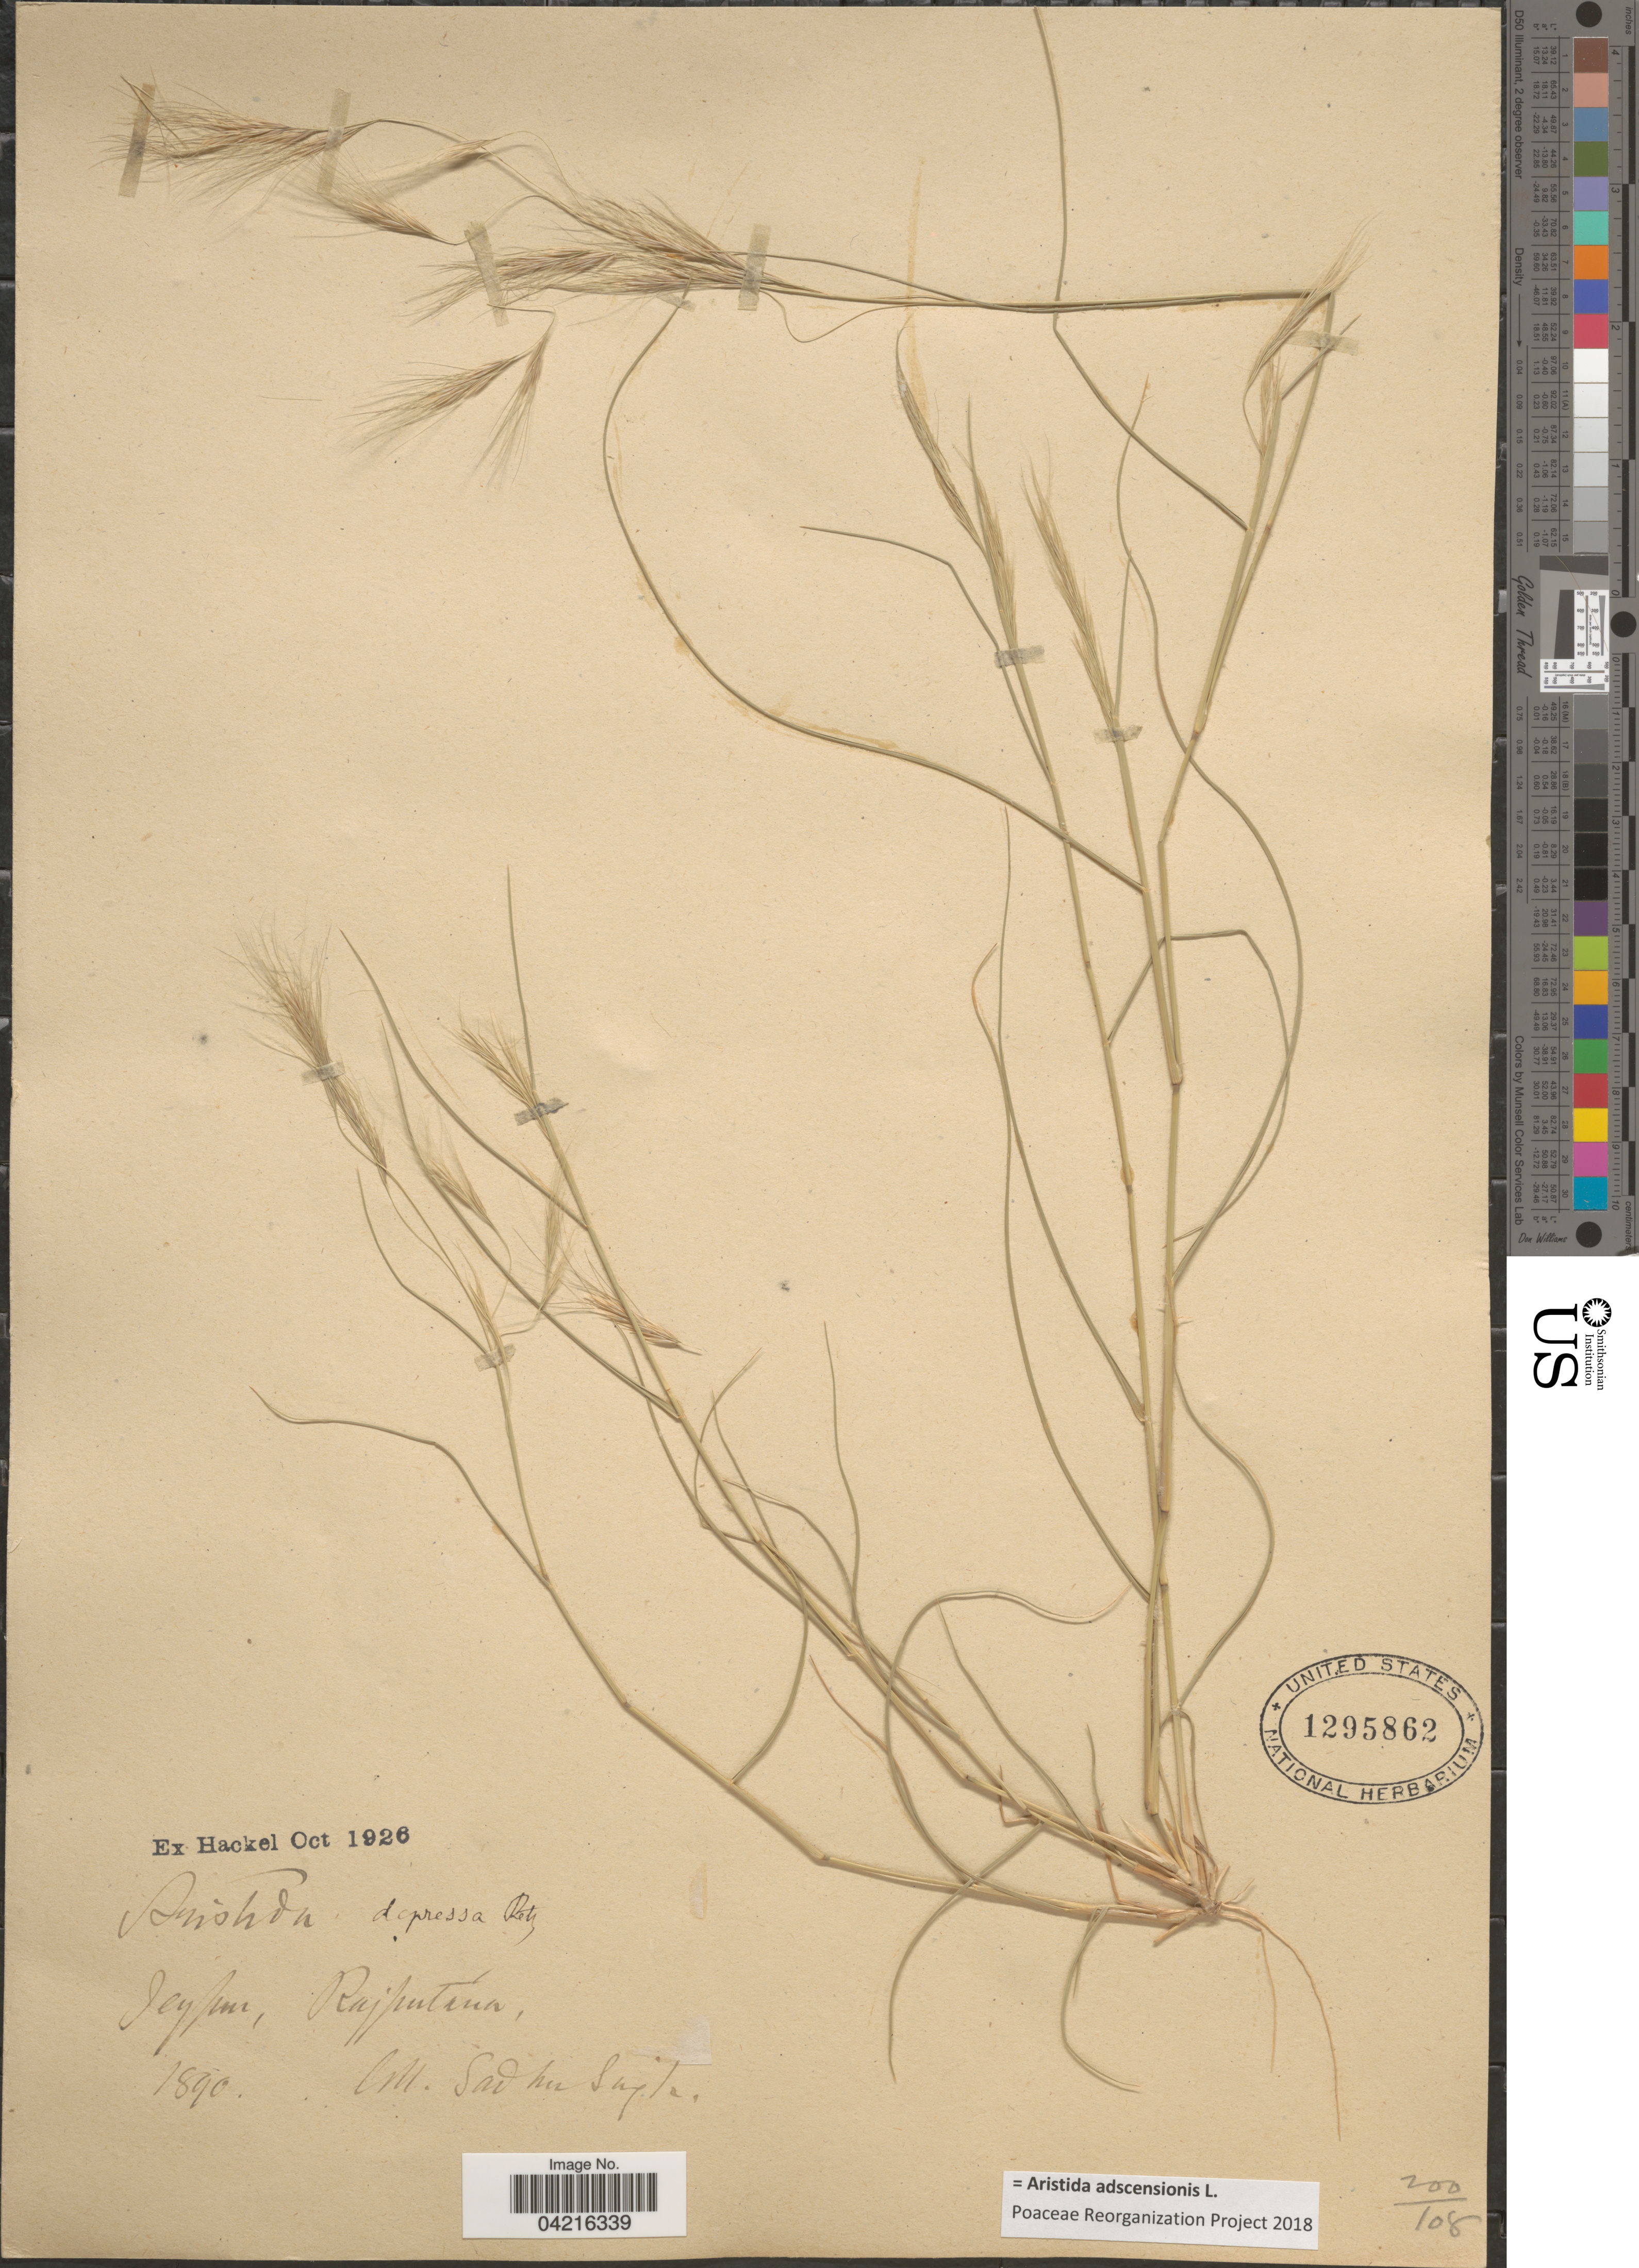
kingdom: Plantae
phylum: Tracheophyta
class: Liliopsida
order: Poales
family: Poaceae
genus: Aristida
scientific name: Aristida adscensionis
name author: L.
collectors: S. Gupta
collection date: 1890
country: India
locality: Jeypur, Rajputana.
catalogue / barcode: US 1295862